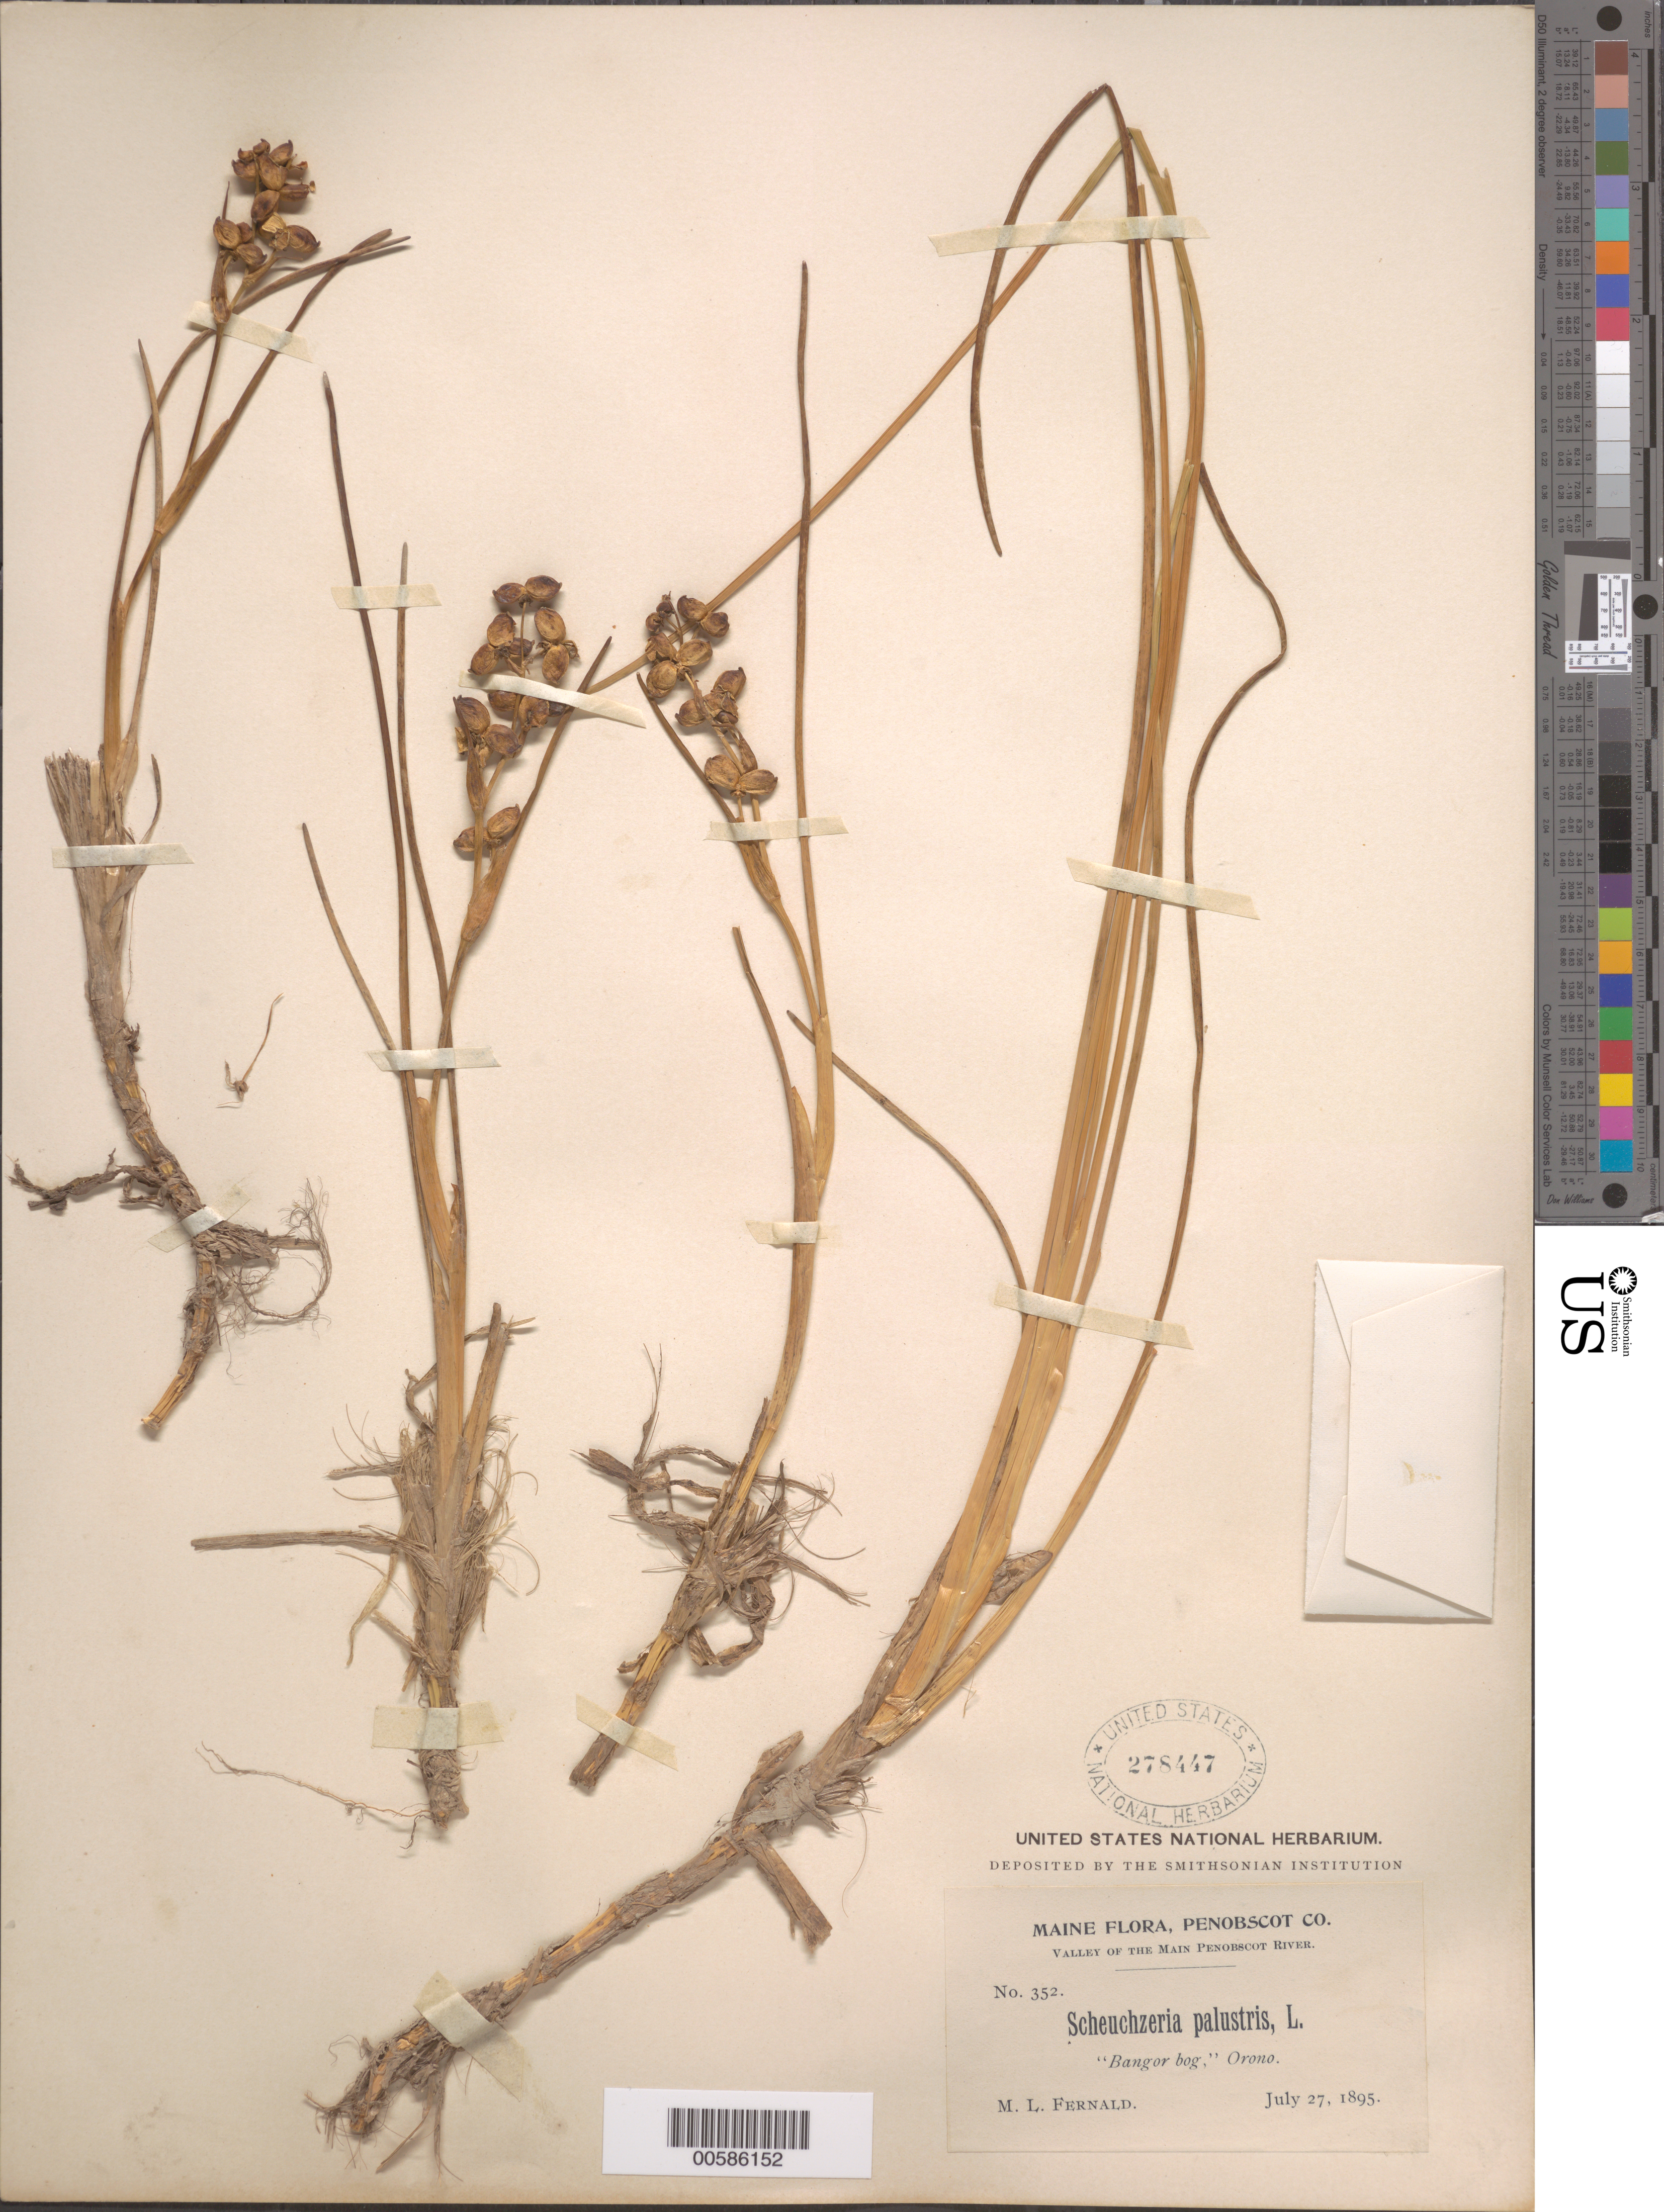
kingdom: Plantae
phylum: Tracheophyta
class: Liliopsida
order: Alismatales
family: Scheuchzeriaceae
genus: Scheuchzeria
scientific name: Scheuchzeria palustris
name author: L.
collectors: M. L. Fernald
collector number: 352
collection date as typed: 27 Jul 1895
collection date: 1895-07-27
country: United States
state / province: Maine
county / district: Penobscot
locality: The Main Penobscot River, Bangor Bog, Orono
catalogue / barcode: US 278447